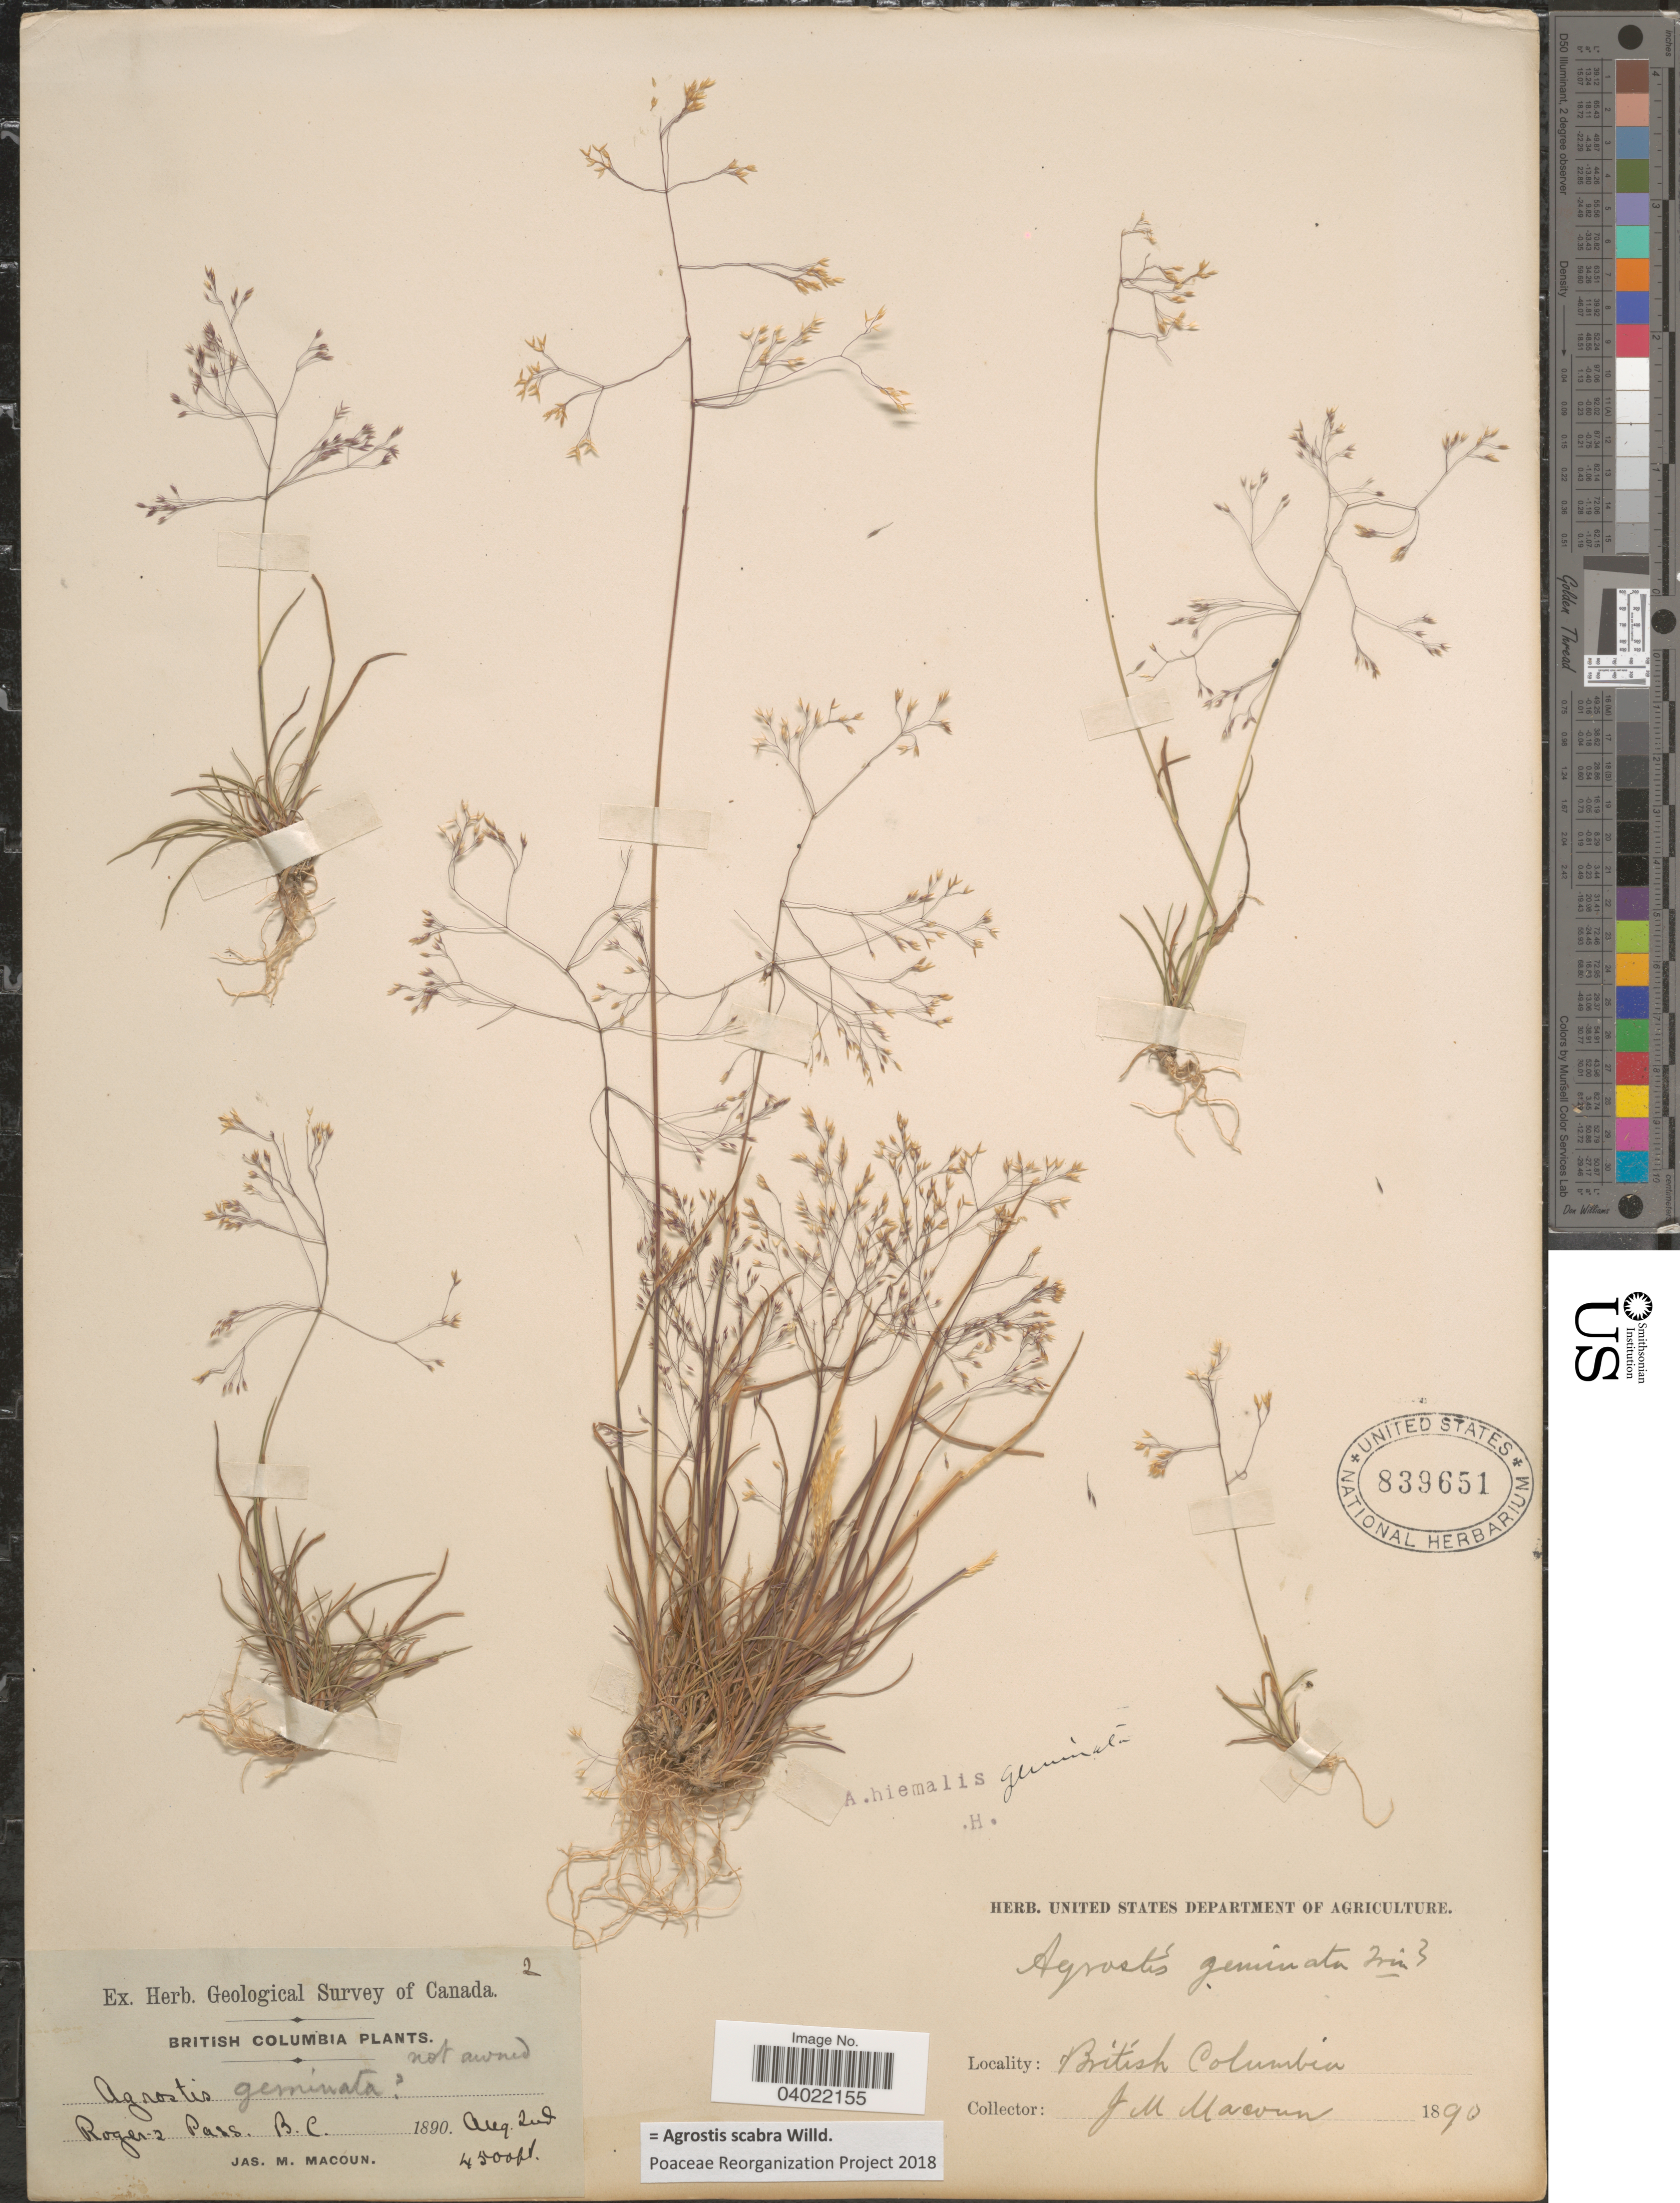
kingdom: Plantae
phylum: Tracheophyta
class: Liliopsida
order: Poales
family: Poaceae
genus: Agrostis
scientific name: Agrostis scabra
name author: Willd.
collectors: J. M. Macoun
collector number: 2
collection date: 1890-08-02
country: Canada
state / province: British Columbia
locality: Roger's Pass.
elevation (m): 1372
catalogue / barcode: US 839651